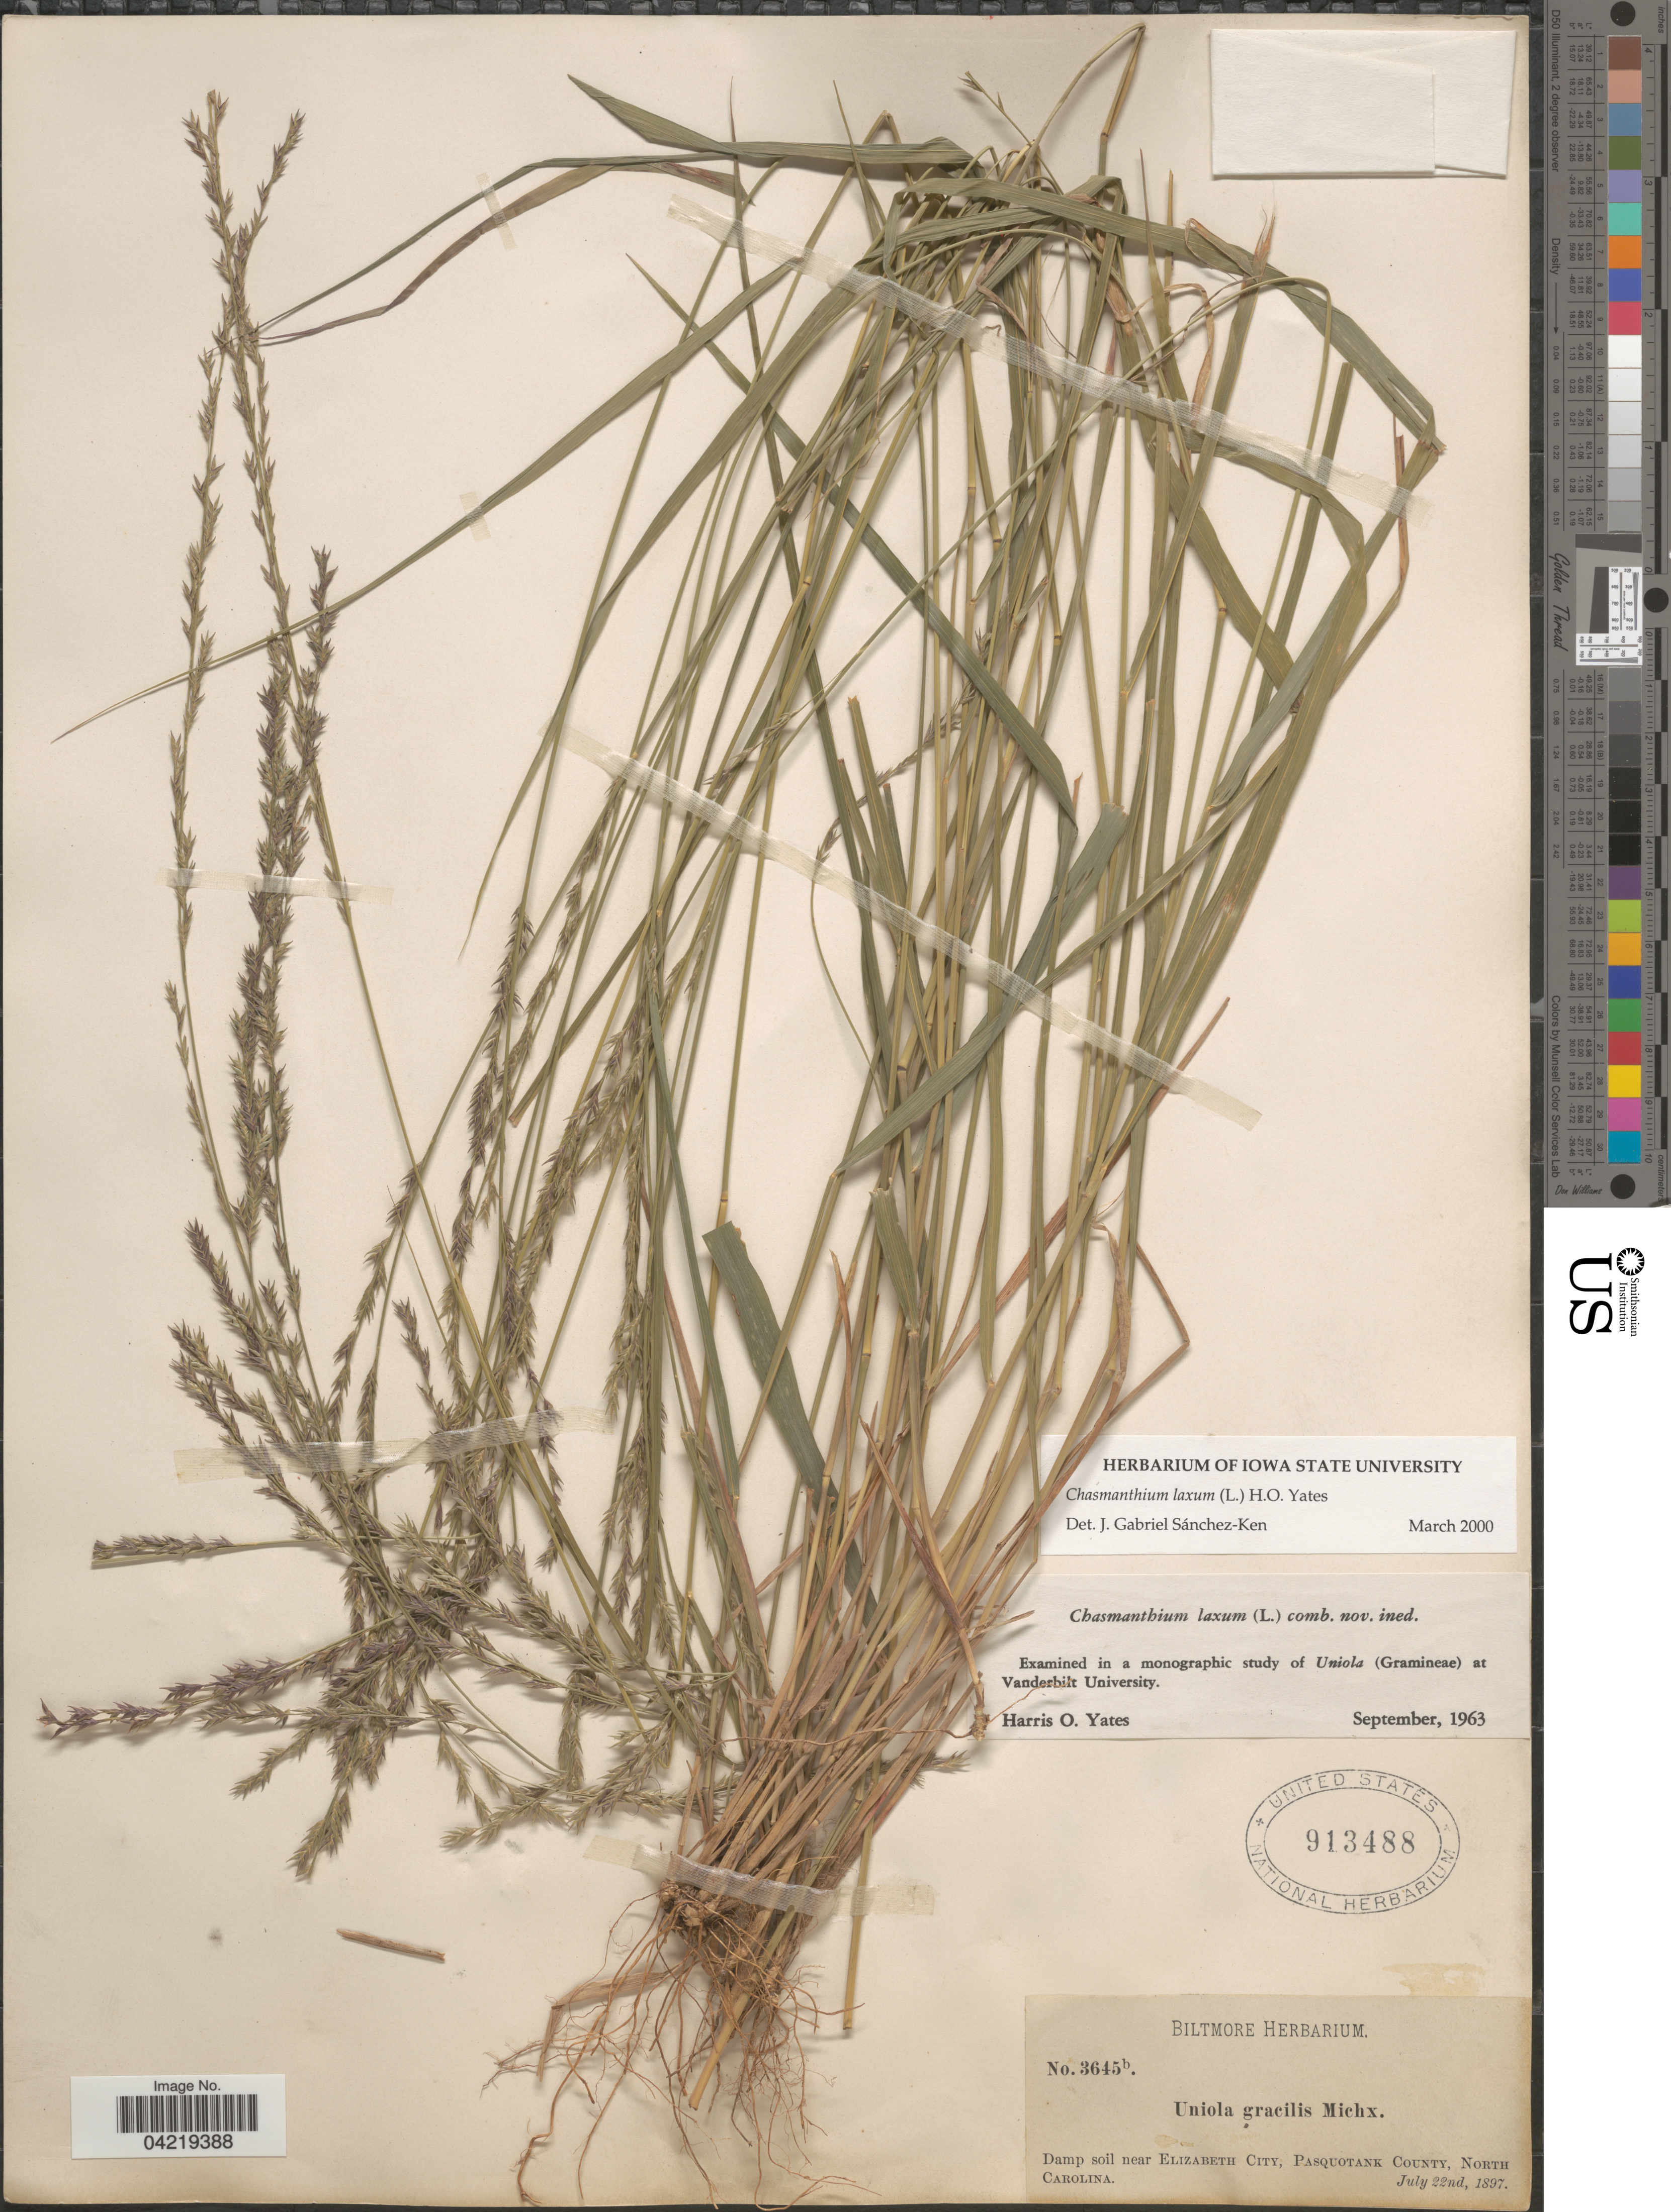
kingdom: Plantae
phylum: Tracheophyta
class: Liliopsida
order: Poales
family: Poaceae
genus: Chasmanthium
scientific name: Chasmanthium laxum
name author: (L.) H.O. Yates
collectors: ex herb. Biltmore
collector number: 3645b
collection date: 1897-07-22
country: United States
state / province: North Carolina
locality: Damp soil near Elizabeth City, Pasquotank County.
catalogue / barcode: US 913488